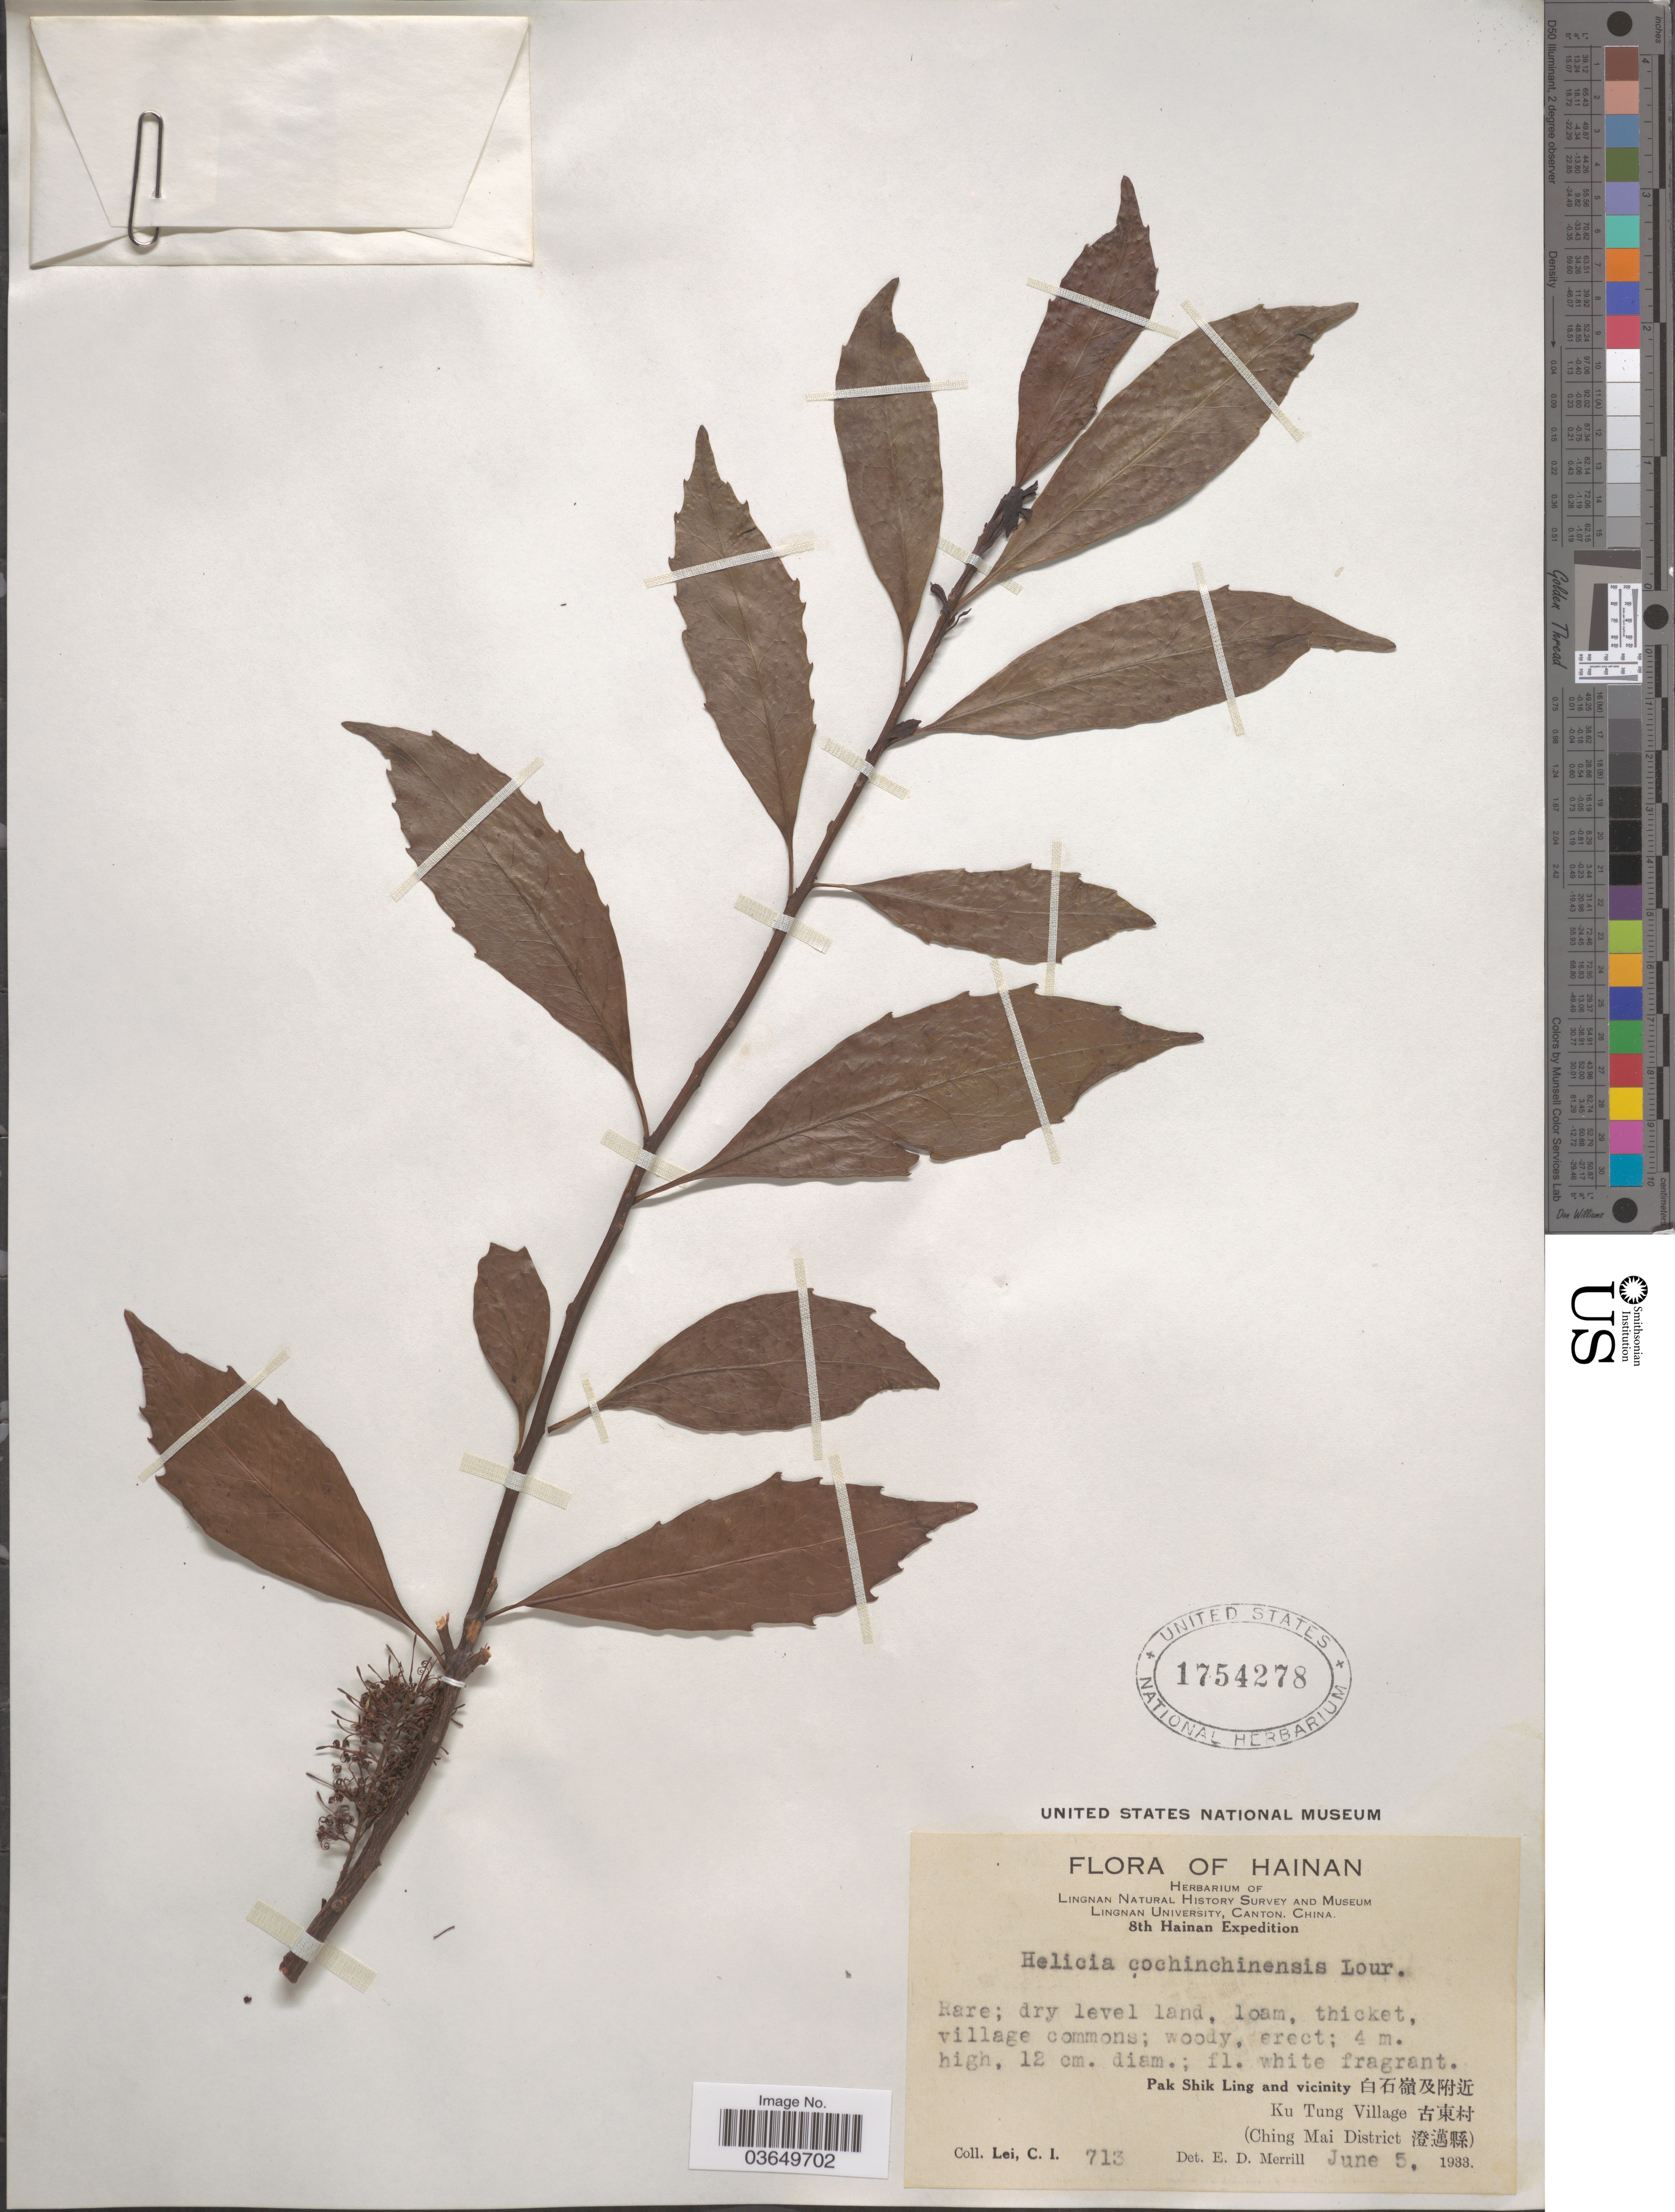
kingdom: Plantae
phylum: Tracheophyta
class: Magnoliopsida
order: Proteales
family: Proteaceae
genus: Helicia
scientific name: Helicia cochinchinensis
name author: Lour.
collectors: C. I. Lei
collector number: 713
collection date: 1933-06-05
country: China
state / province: Hainan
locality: Pak Shik Ling and vicinity X. Ku Tung Village X. (Ching Mai District X).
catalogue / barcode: US 1754278